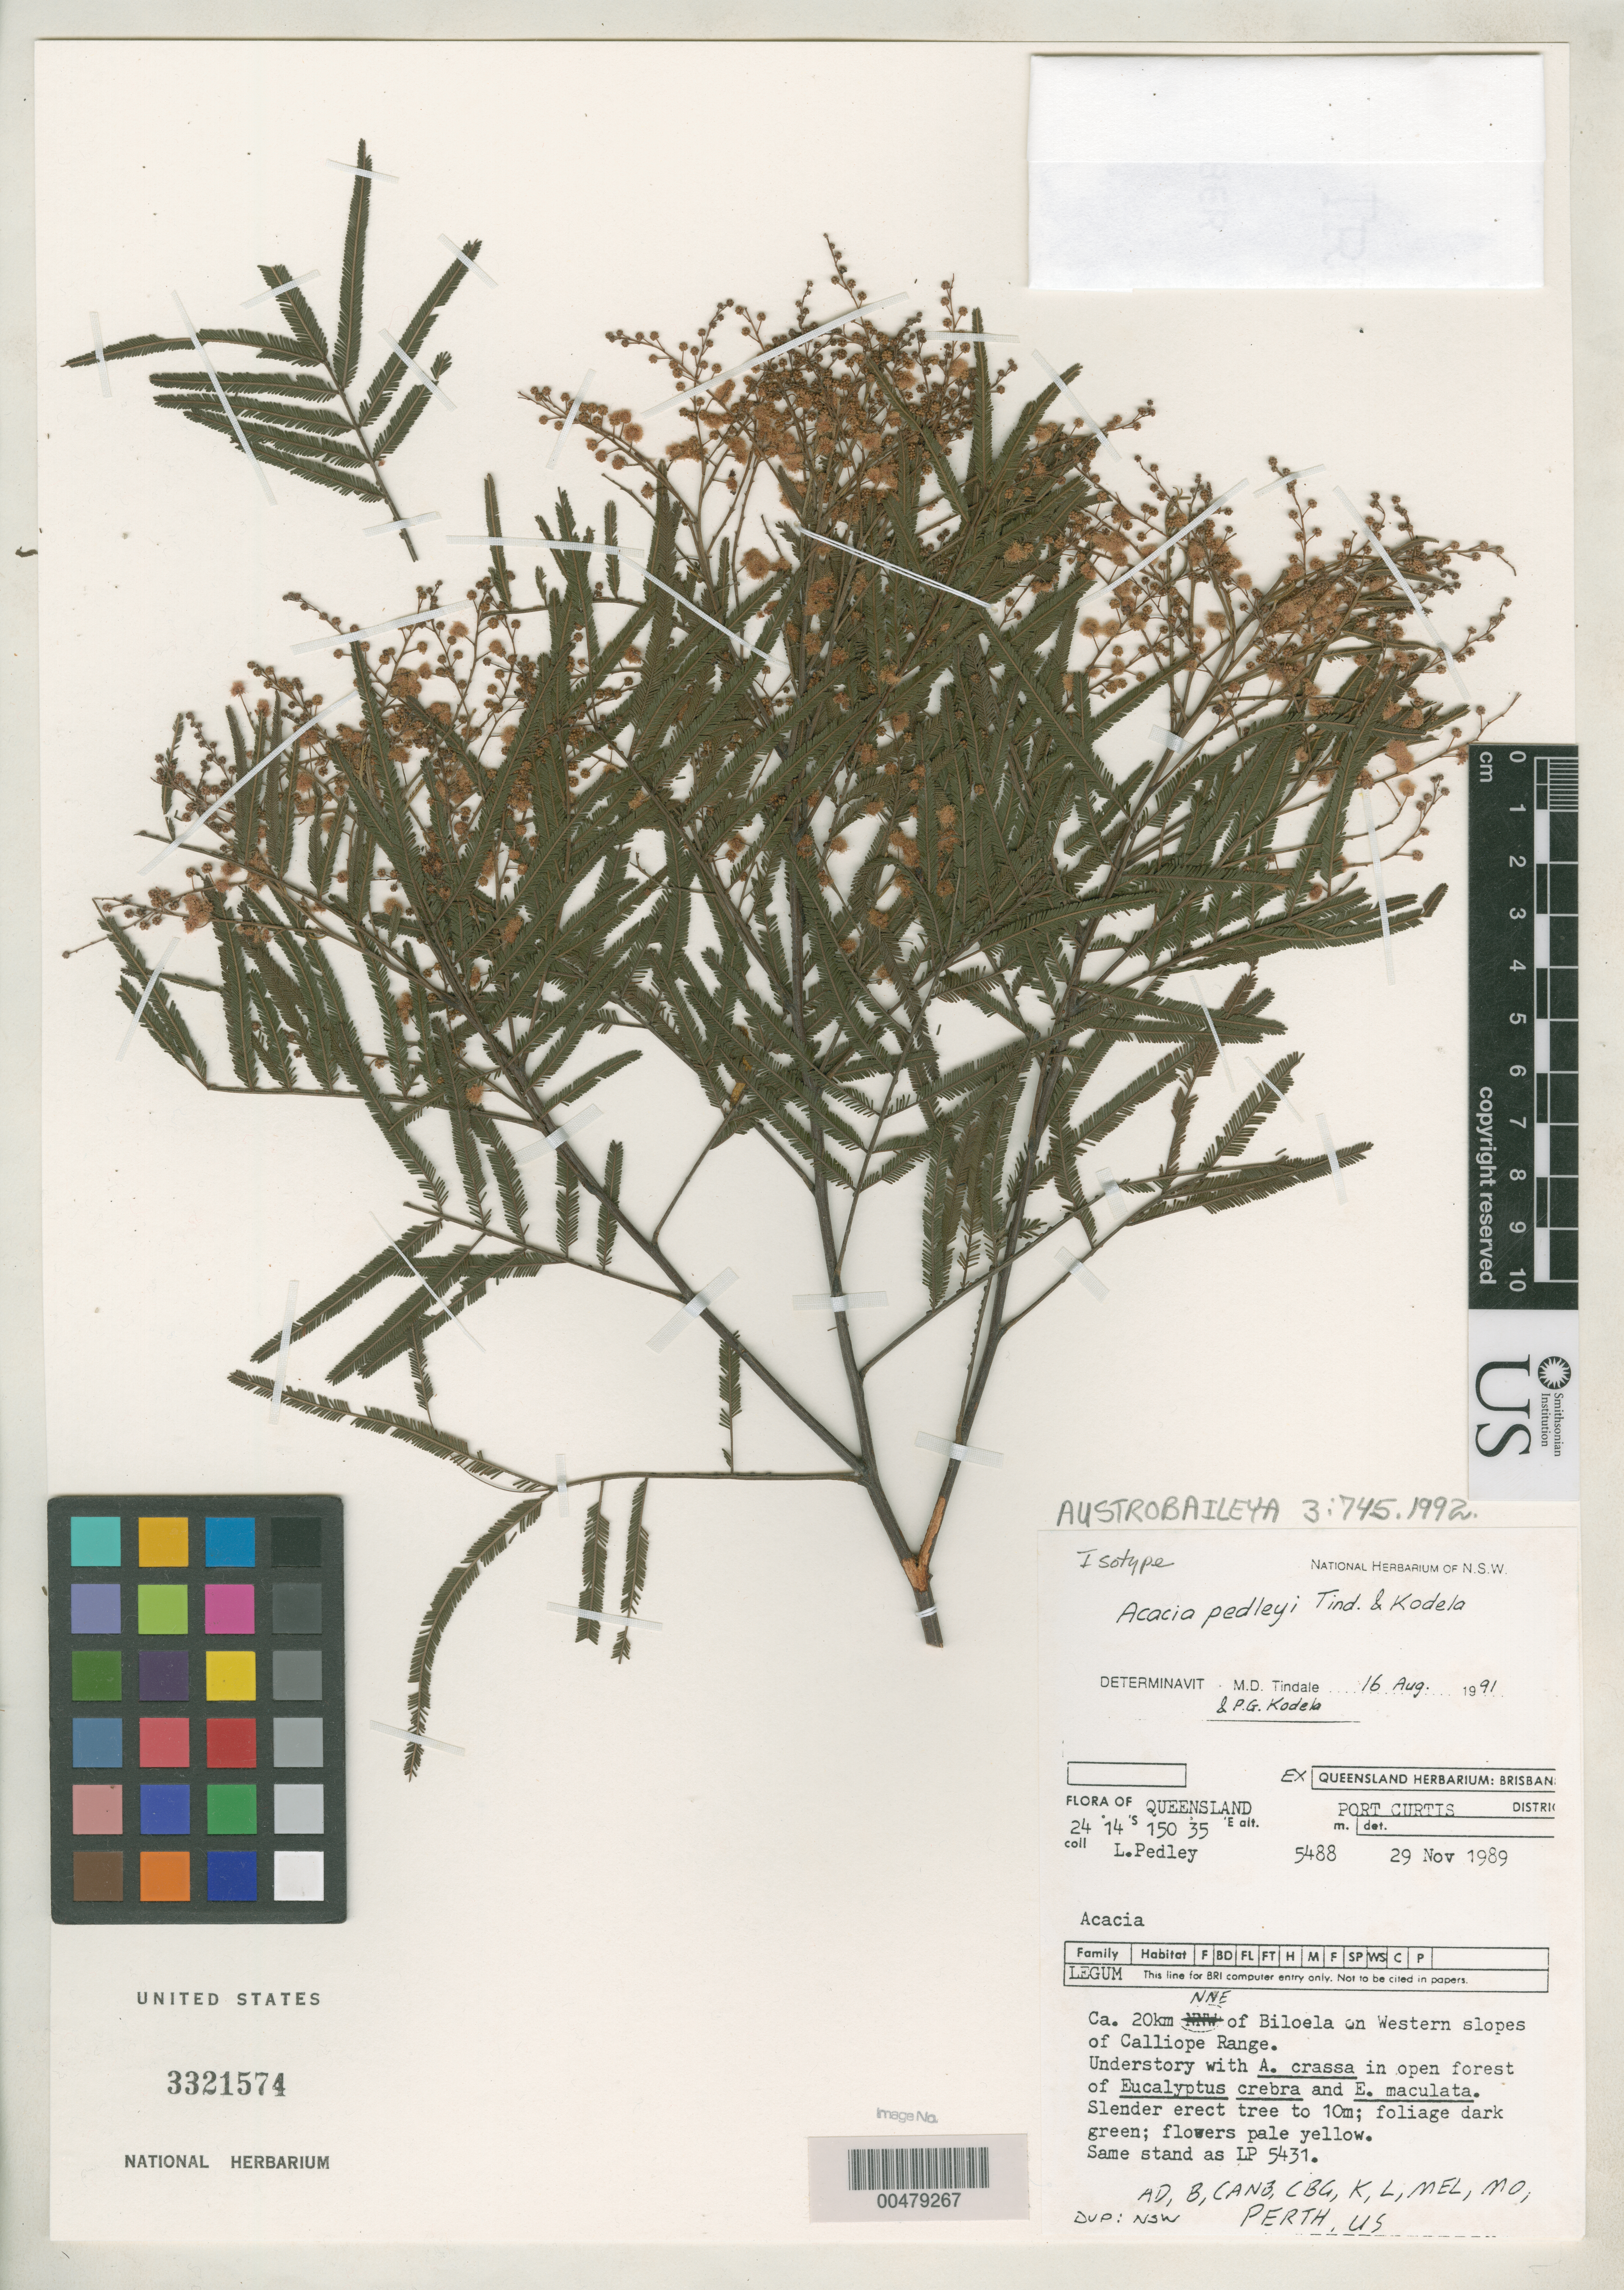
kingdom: Plantae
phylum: Tracheophyta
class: Magnoliopsida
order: Fabales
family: Fabaceae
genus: Acacia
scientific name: Acacia pedleyi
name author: Tindale & Kodela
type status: Isotype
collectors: L. Pedley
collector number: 5488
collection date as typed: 29 Nov 1989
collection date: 1989-11-29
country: Australia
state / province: Queensland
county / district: Port Curtis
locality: Ca. 20 km NNE of Biloela on western slopes of Calliope range.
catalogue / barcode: US 3321574